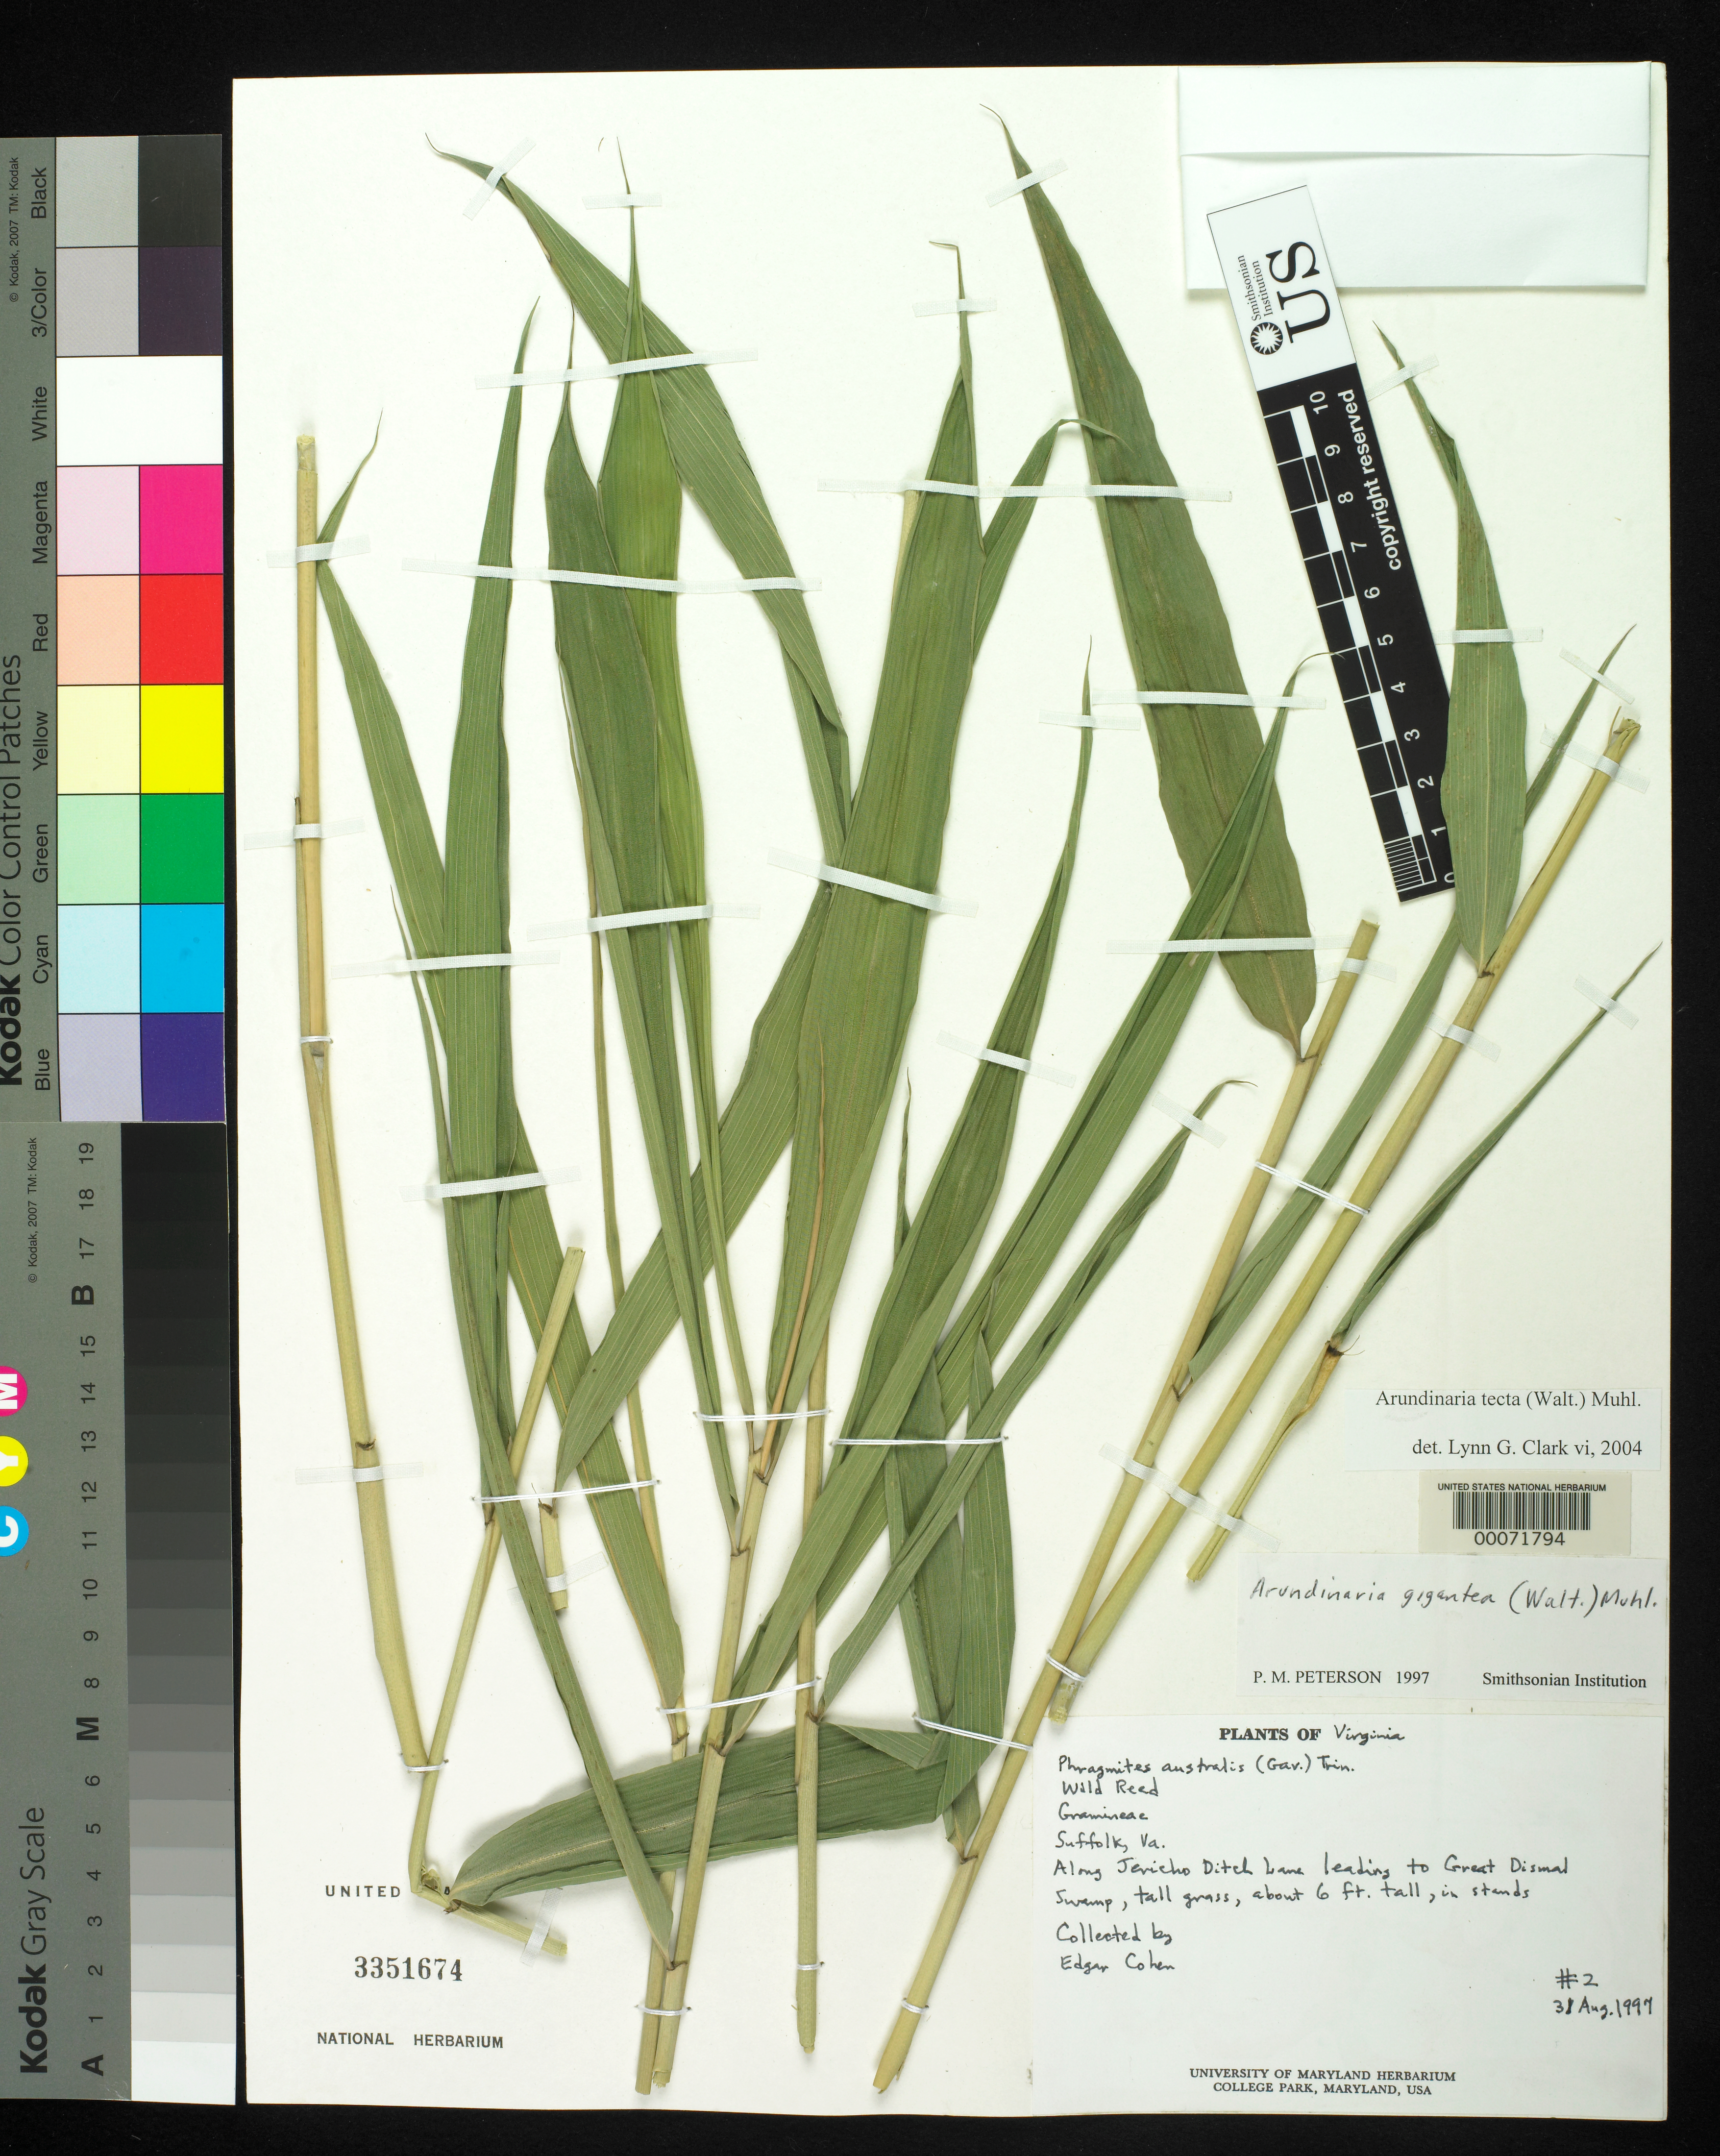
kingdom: Plantae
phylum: Tracheophyta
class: Liliopsida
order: Poales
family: Poaceae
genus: Arundinaria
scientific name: Arundinaria tecta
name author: (Walter) Muhl.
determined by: Clark, Lynn G., (ISC), Iowa State University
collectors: E. Cohen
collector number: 2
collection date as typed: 31 Aug 1997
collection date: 1997-08-31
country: United States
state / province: Virginia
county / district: King and Queen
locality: Along Jericho Ditch Lane leading to the Great Dismal Swamp.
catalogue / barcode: US 3351674